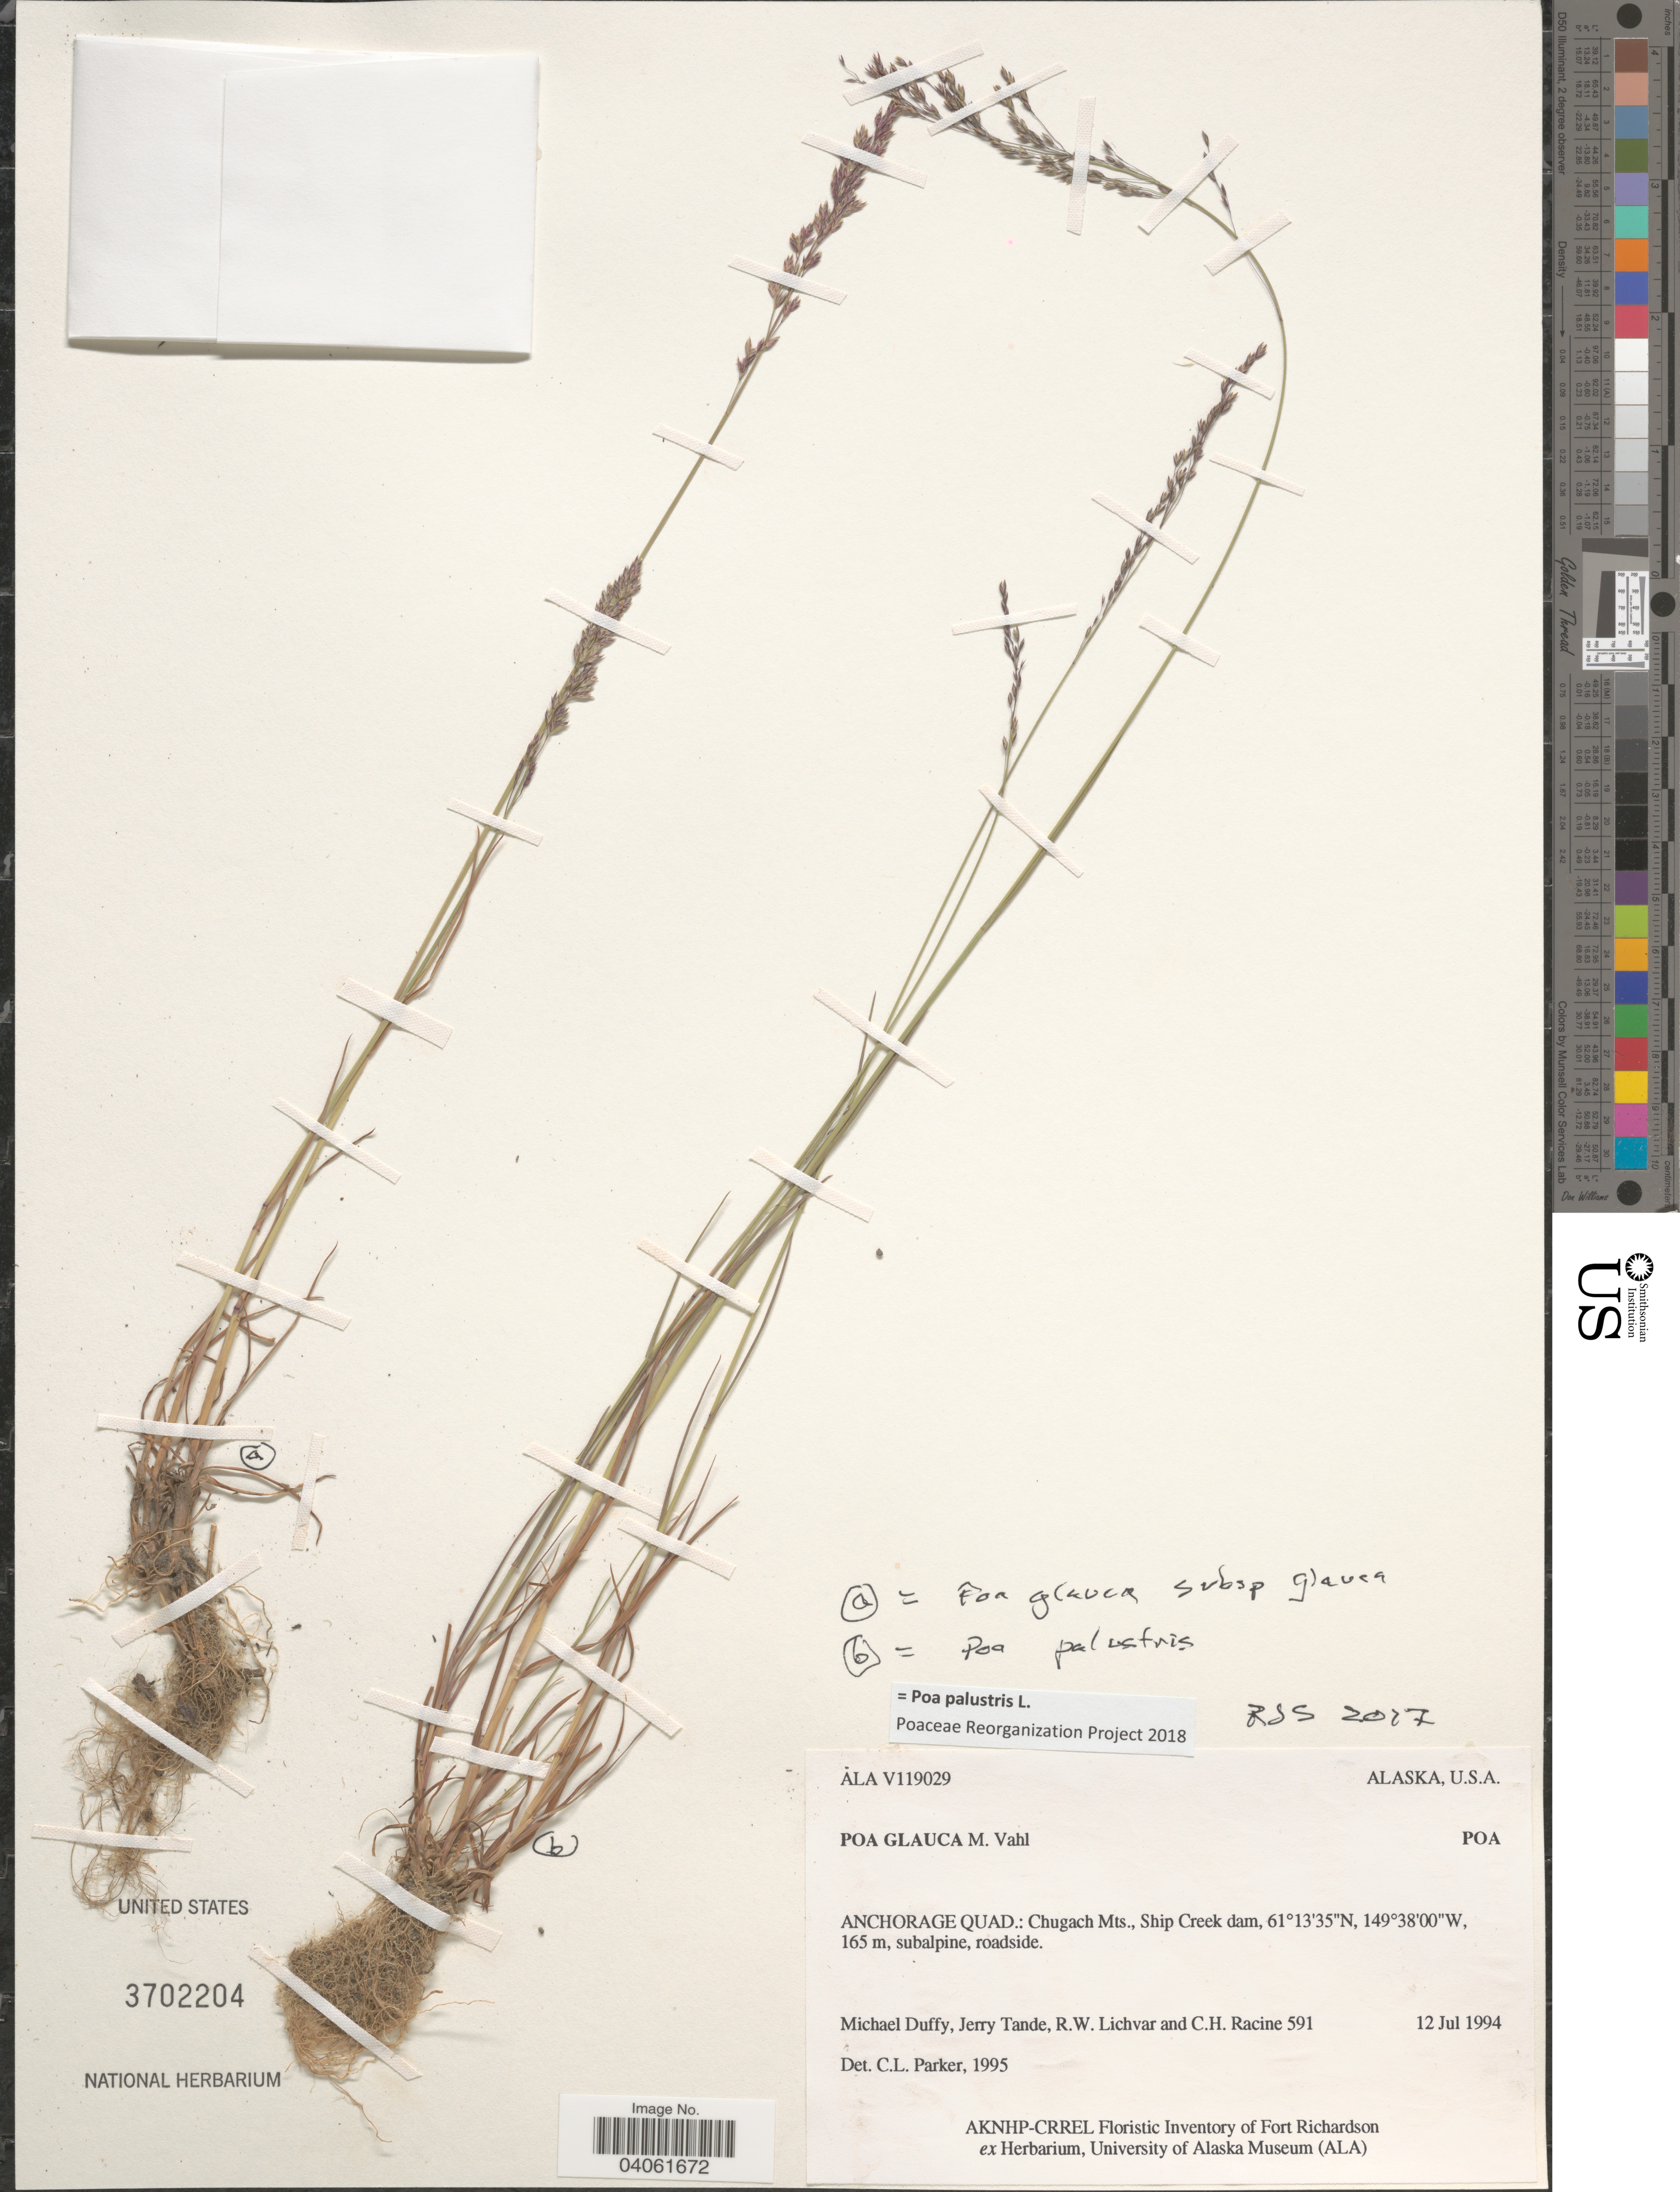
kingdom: Plantae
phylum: Tracheophyta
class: Liliopsida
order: Poales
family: Poaceae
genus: Poa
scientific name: Poa palustris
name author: L.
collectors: M. Duffy, J. Tande, R. Lichvar & C. Racine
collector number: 591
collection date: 1994-07-12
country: United States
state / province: Alaska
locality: Anchorage Quad.: Chugach Mts., Ship Creek dam.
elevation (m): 165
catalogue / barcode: US 3702204